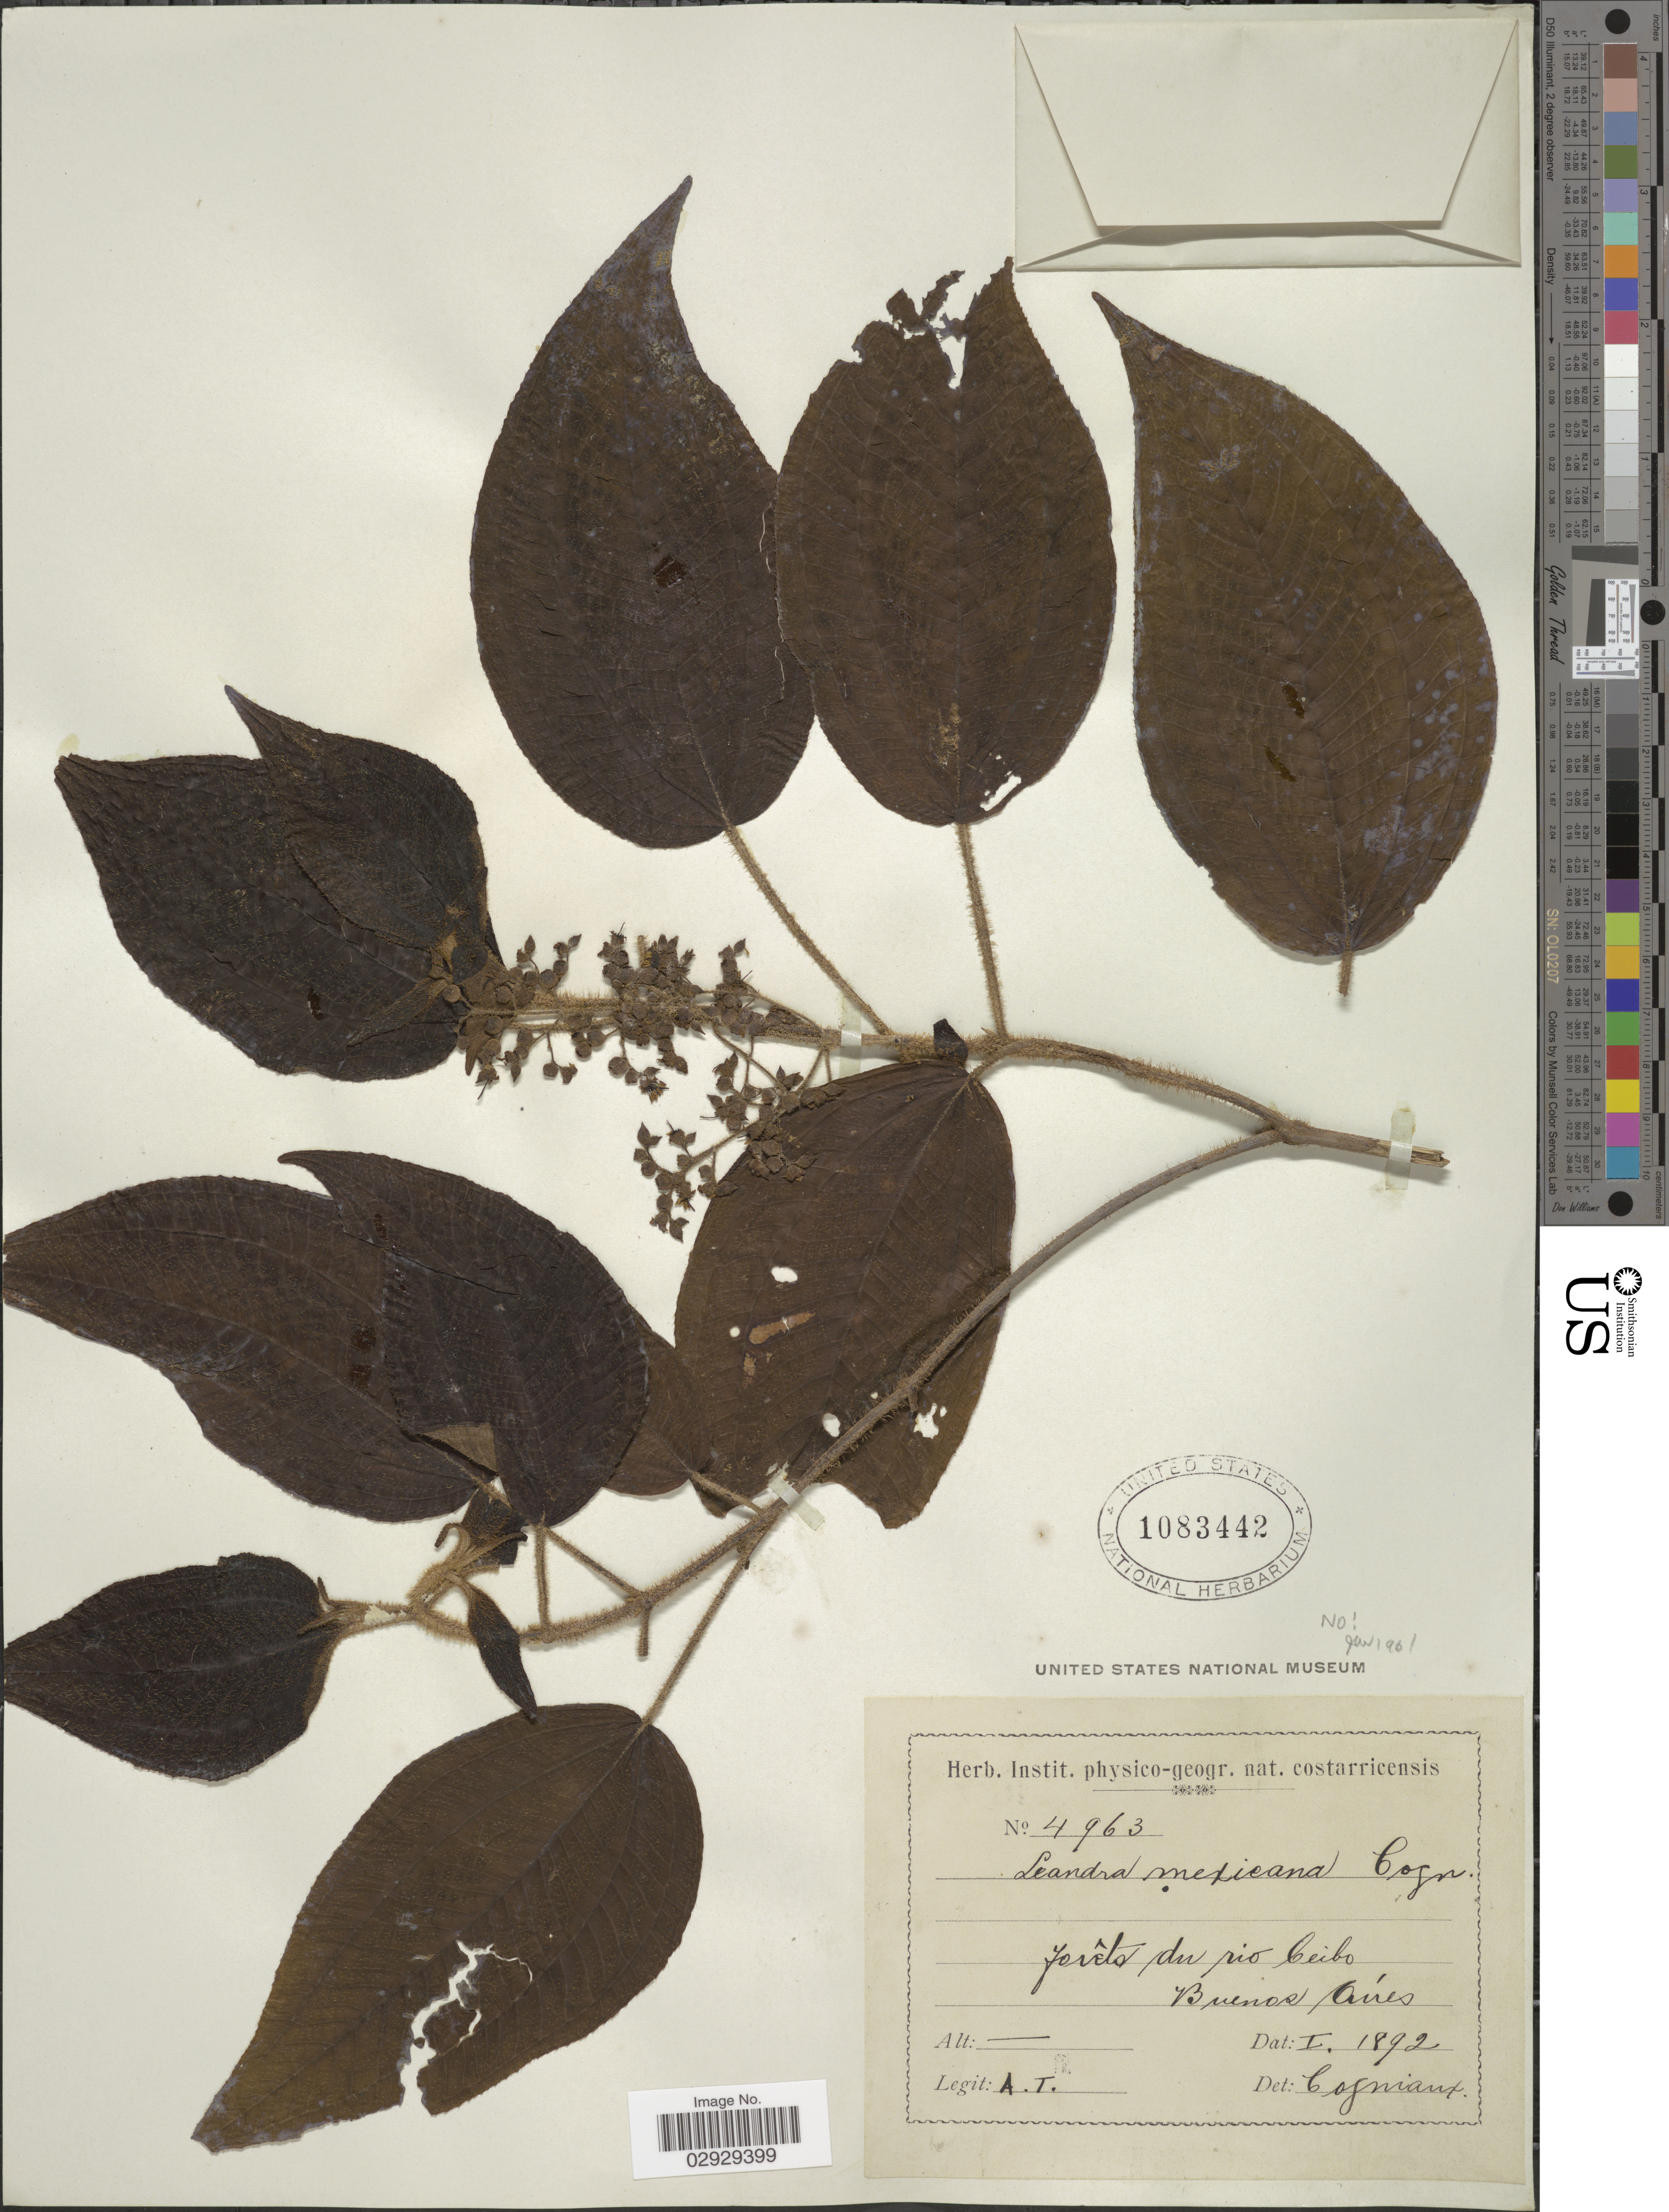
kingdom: Plantae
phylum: Tracheophyta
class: Magnoliopsida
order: Myrtales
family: Melastomataceae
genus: Leandra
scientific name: Leandra sp.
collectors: A. T.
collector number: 4963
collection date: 1982-01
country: Costa Rica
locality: Forêts du rio Ceibo, Buenos Aíres.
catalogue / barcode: US 1083442